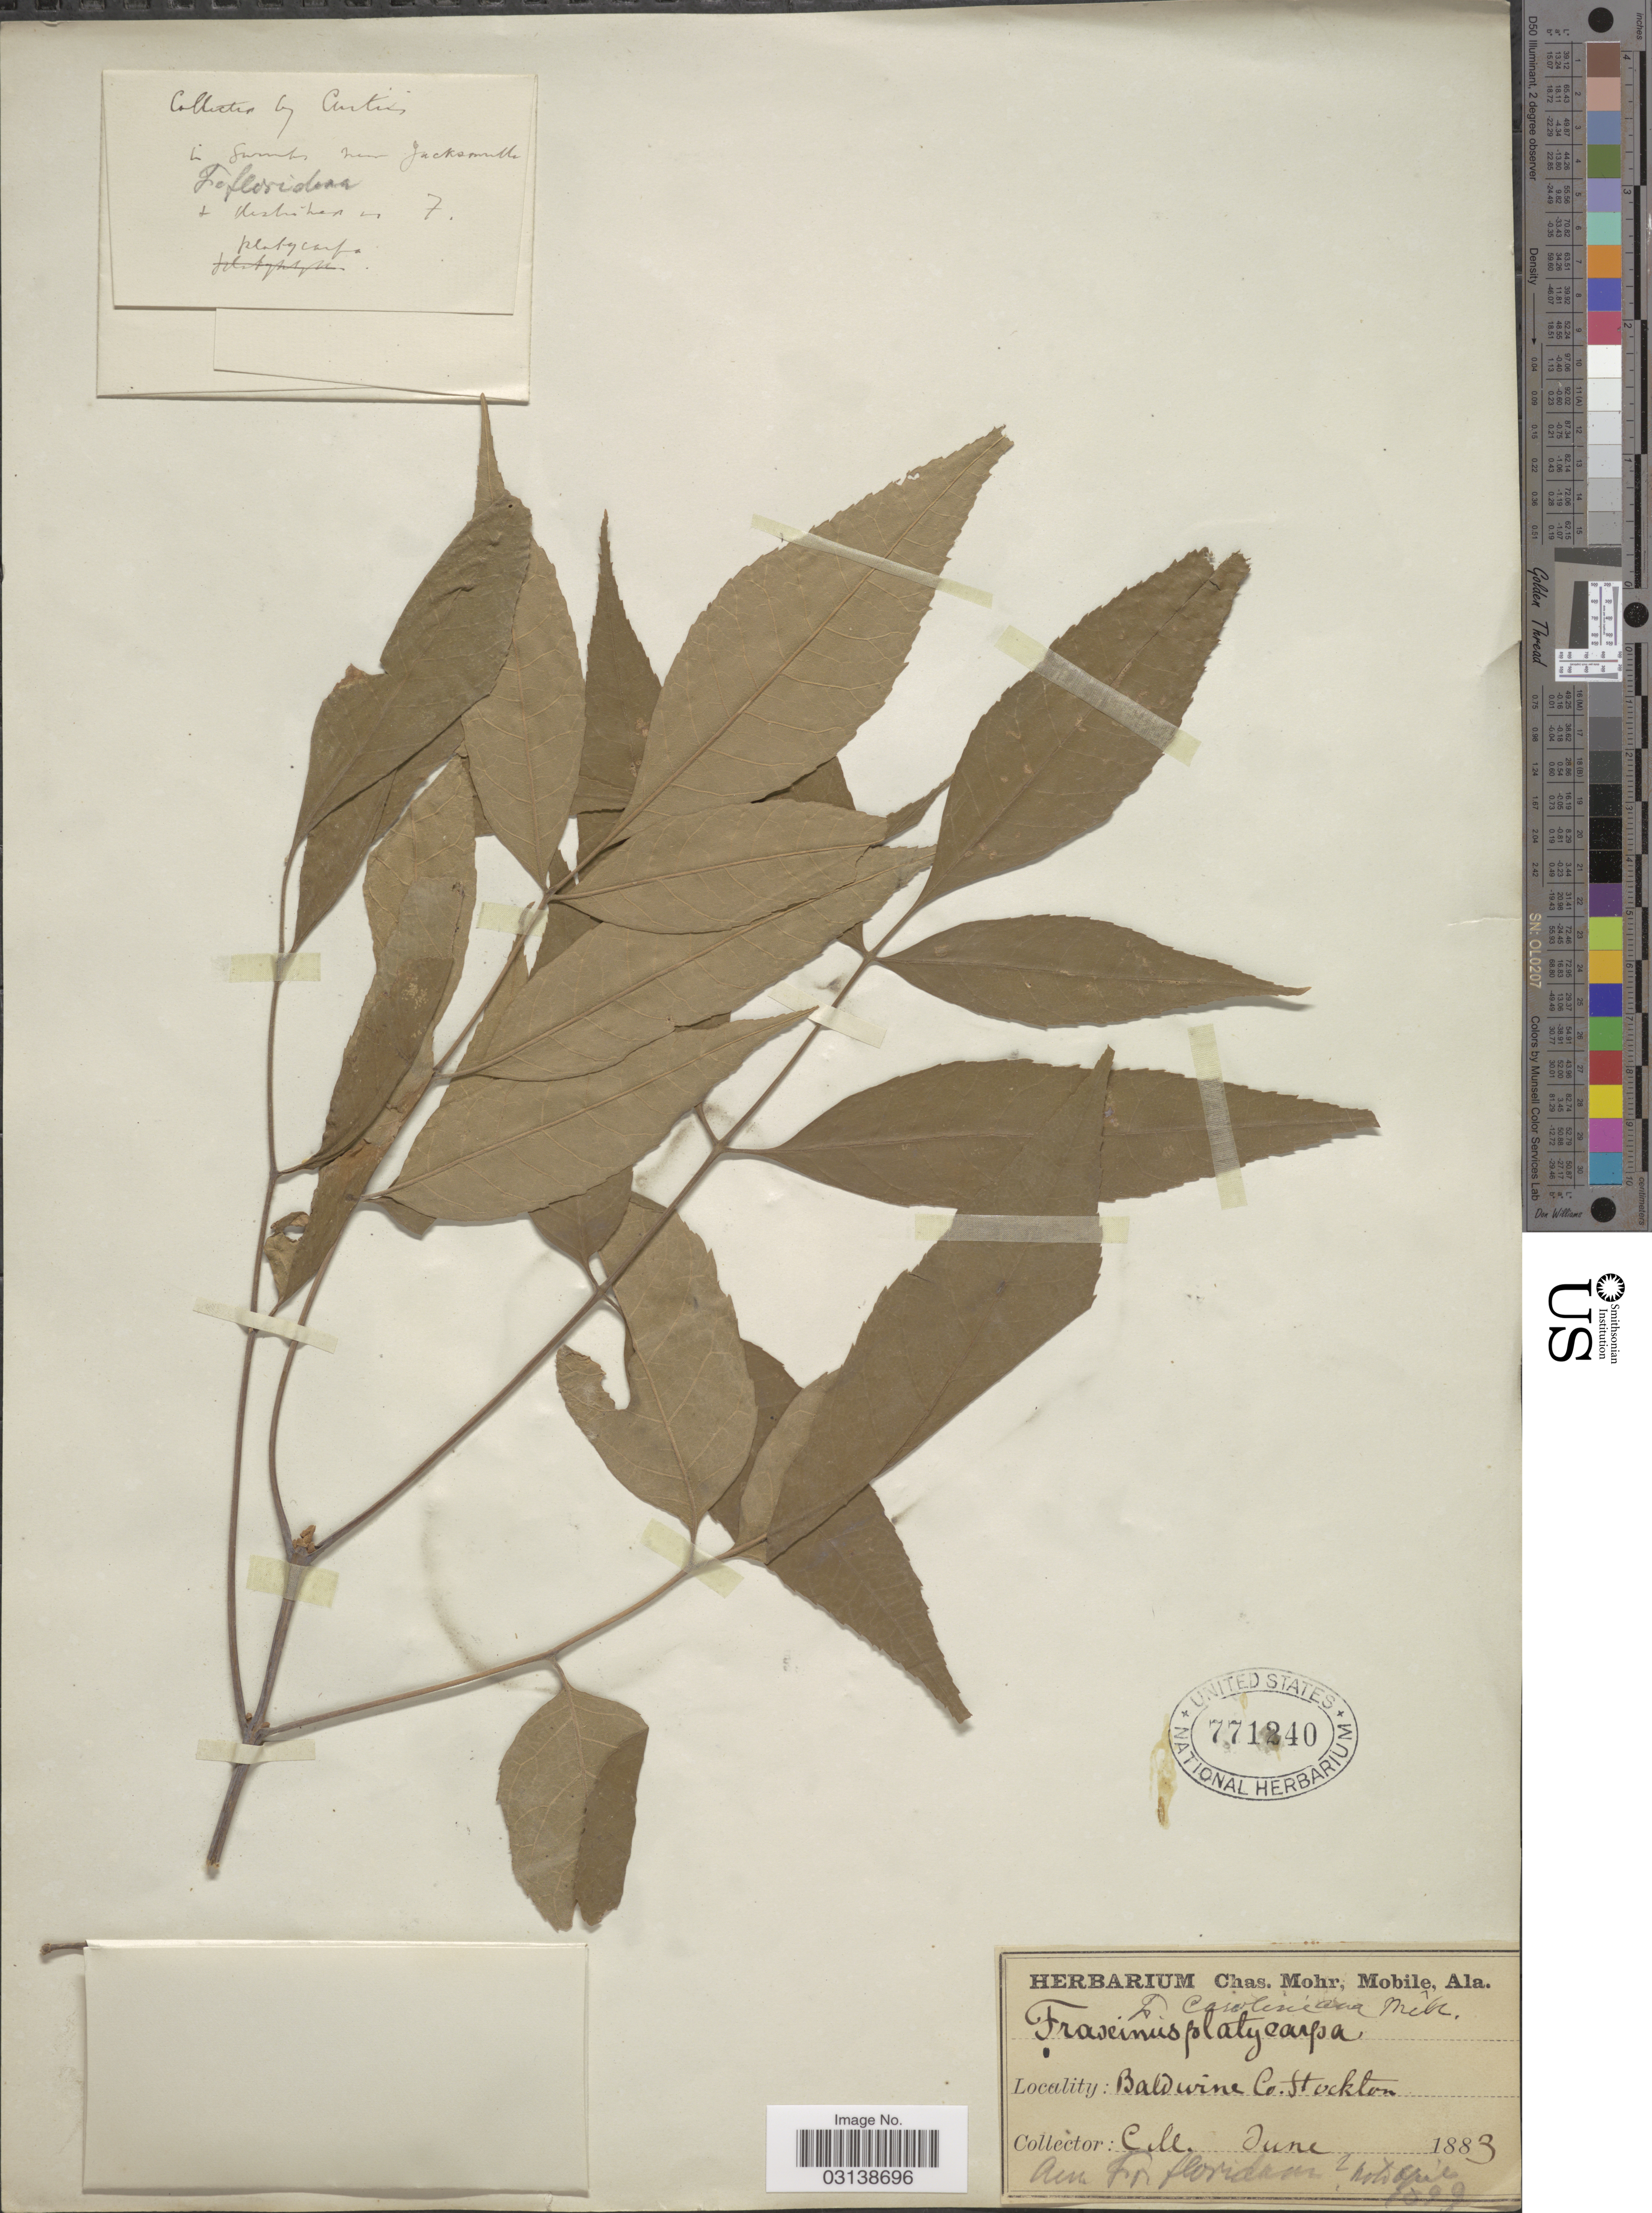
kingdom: Plantae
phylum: Tracheophyta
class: Magnoliopsida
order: Lamiales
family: Oleaceae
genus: Fraxinus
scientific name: Fraxinus caroliniana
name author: Mill.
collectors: Mohr, C. T. (herbarium)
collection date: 1883-06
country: United States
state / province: Alabama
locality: Baldwine Co. Stockton.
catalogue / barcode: US 771240